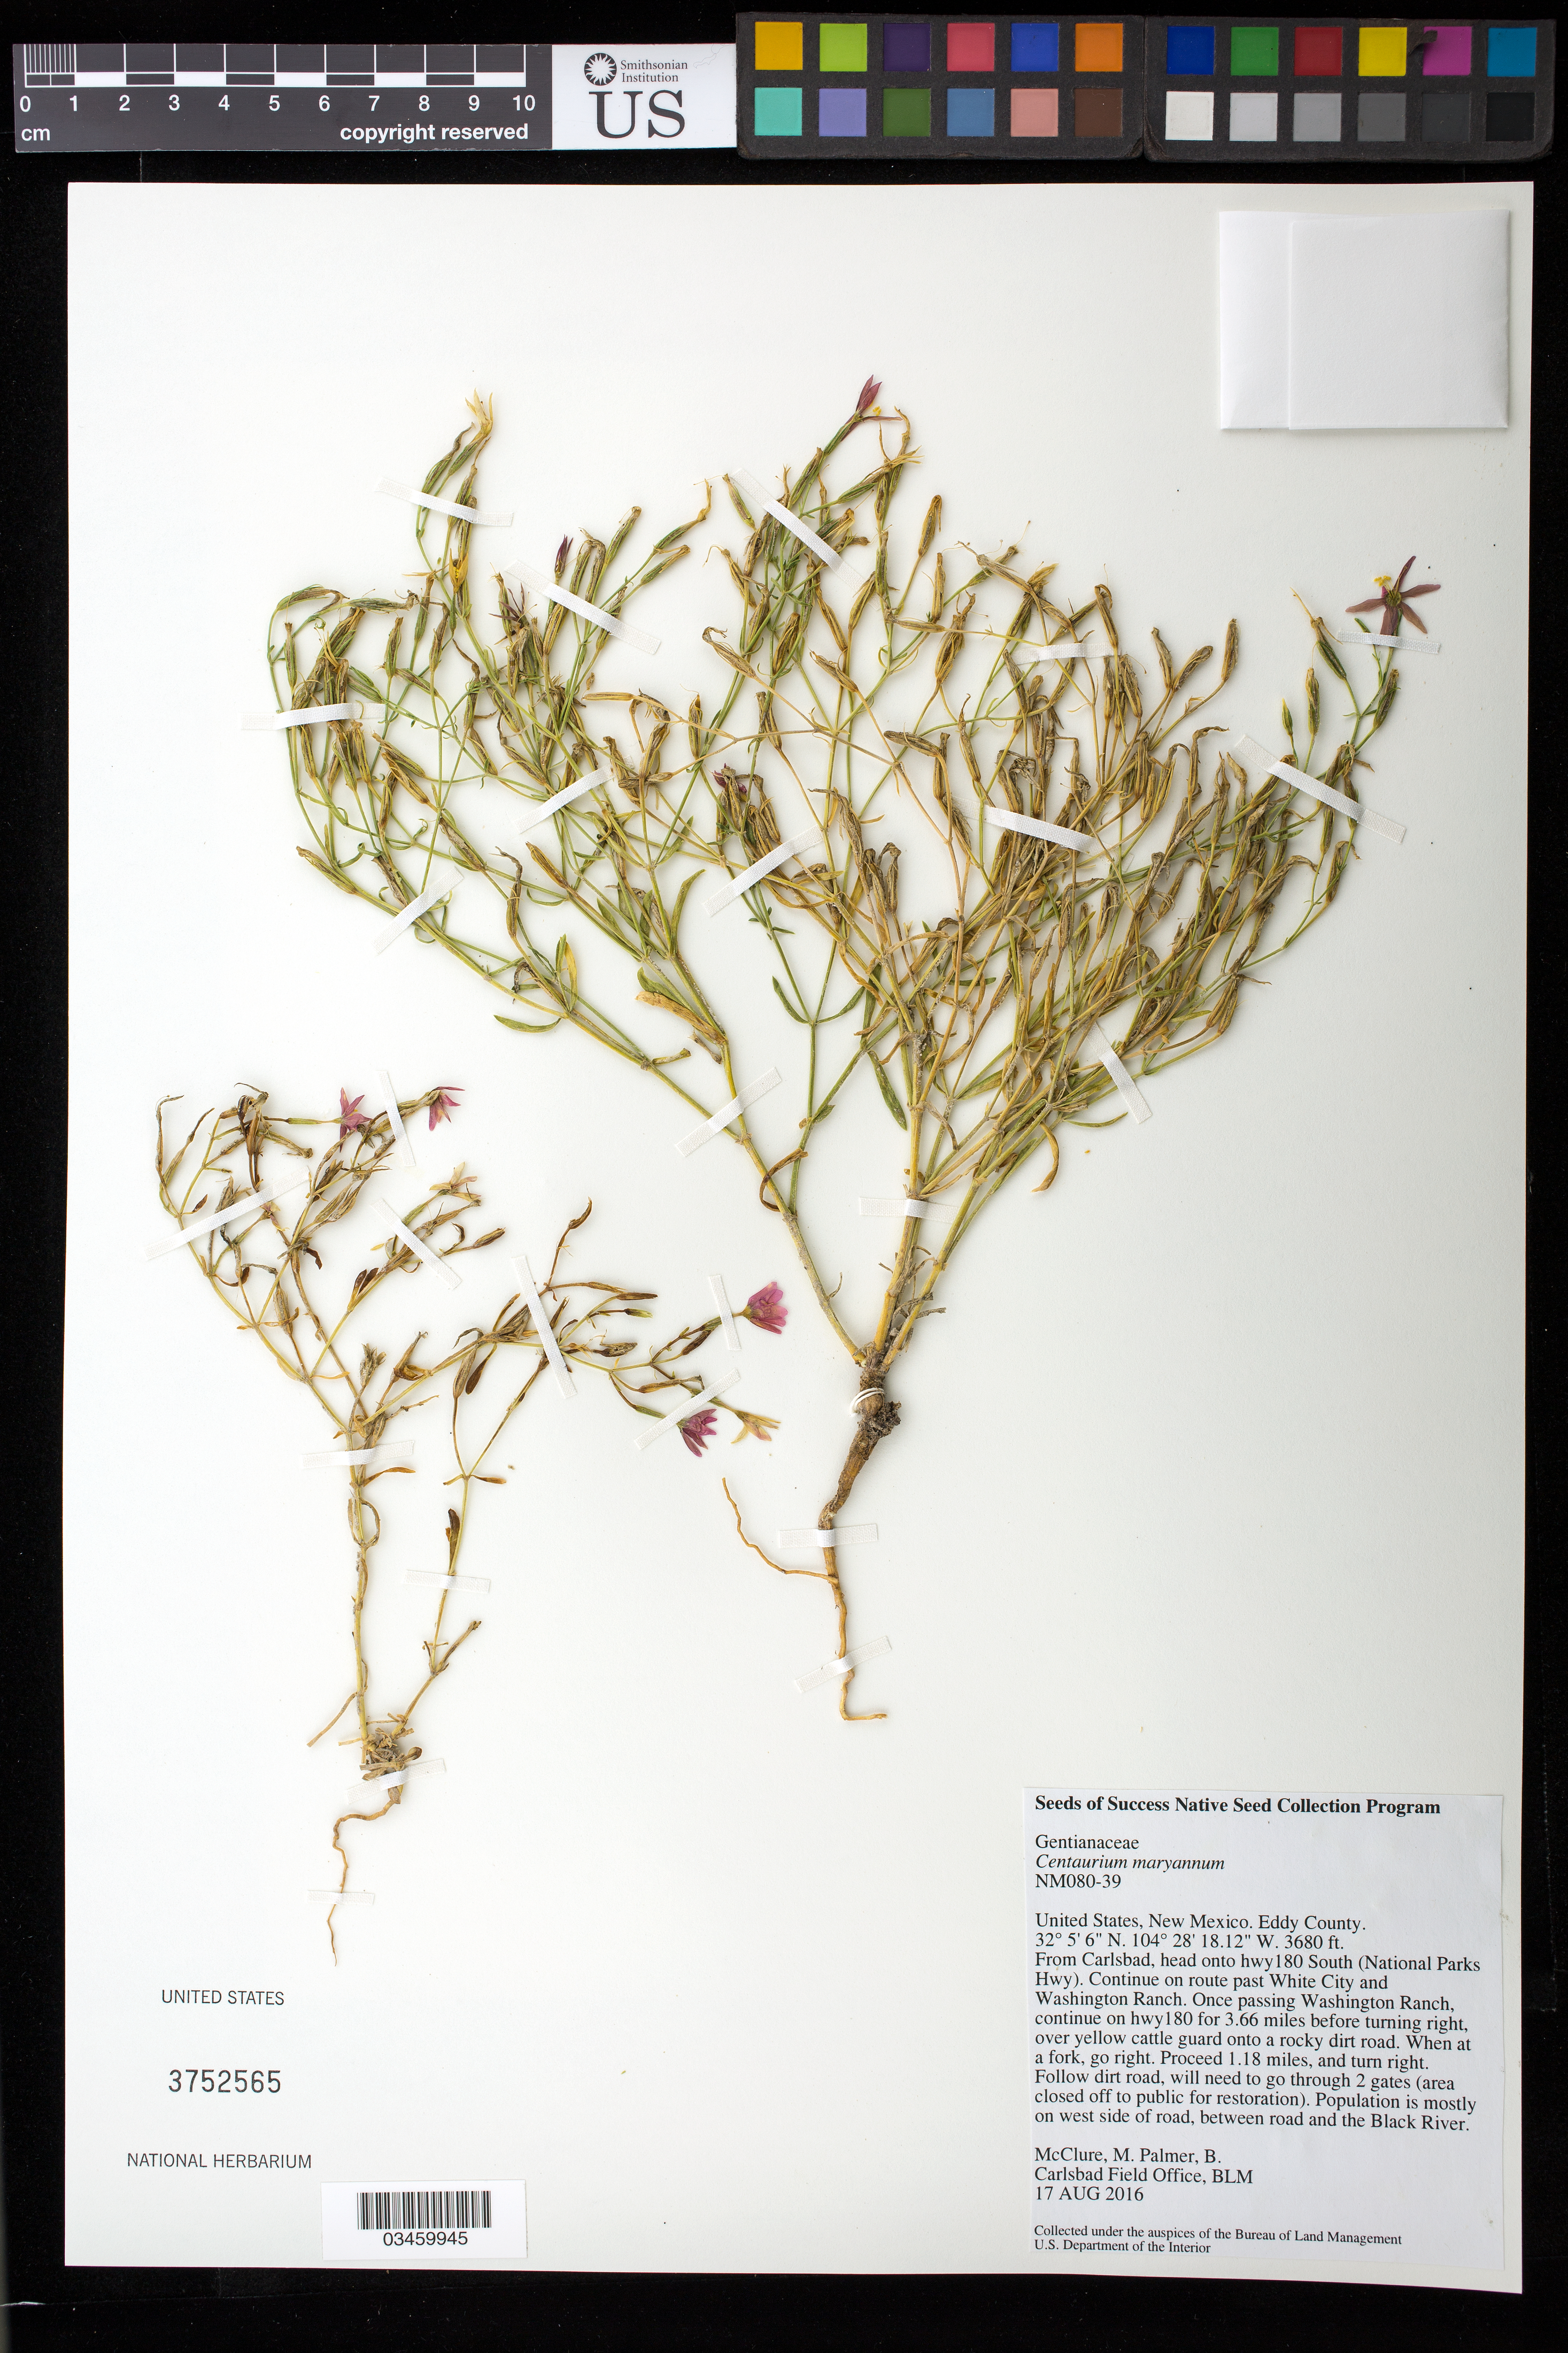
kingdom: Plantae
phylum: Tracheophyta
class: Magnoliopsida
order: Gentianales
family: Gentianaceae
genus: Centaurium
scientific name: Centaurium maryannum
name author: B.L. Turner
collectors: M. McClure & B. Palmer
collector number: NM080-39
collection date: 2016-08-17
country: United States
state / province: New Mexico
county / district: Eddy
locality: Black River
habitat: R042XC030NM â€“ Limy ecological site. Karro loam component on alluvial fans, uplands. Population found 20 meters away from the east bank of the river, where there is less water, and in gypseous soil.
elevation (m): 1122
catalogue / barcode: US 3752565